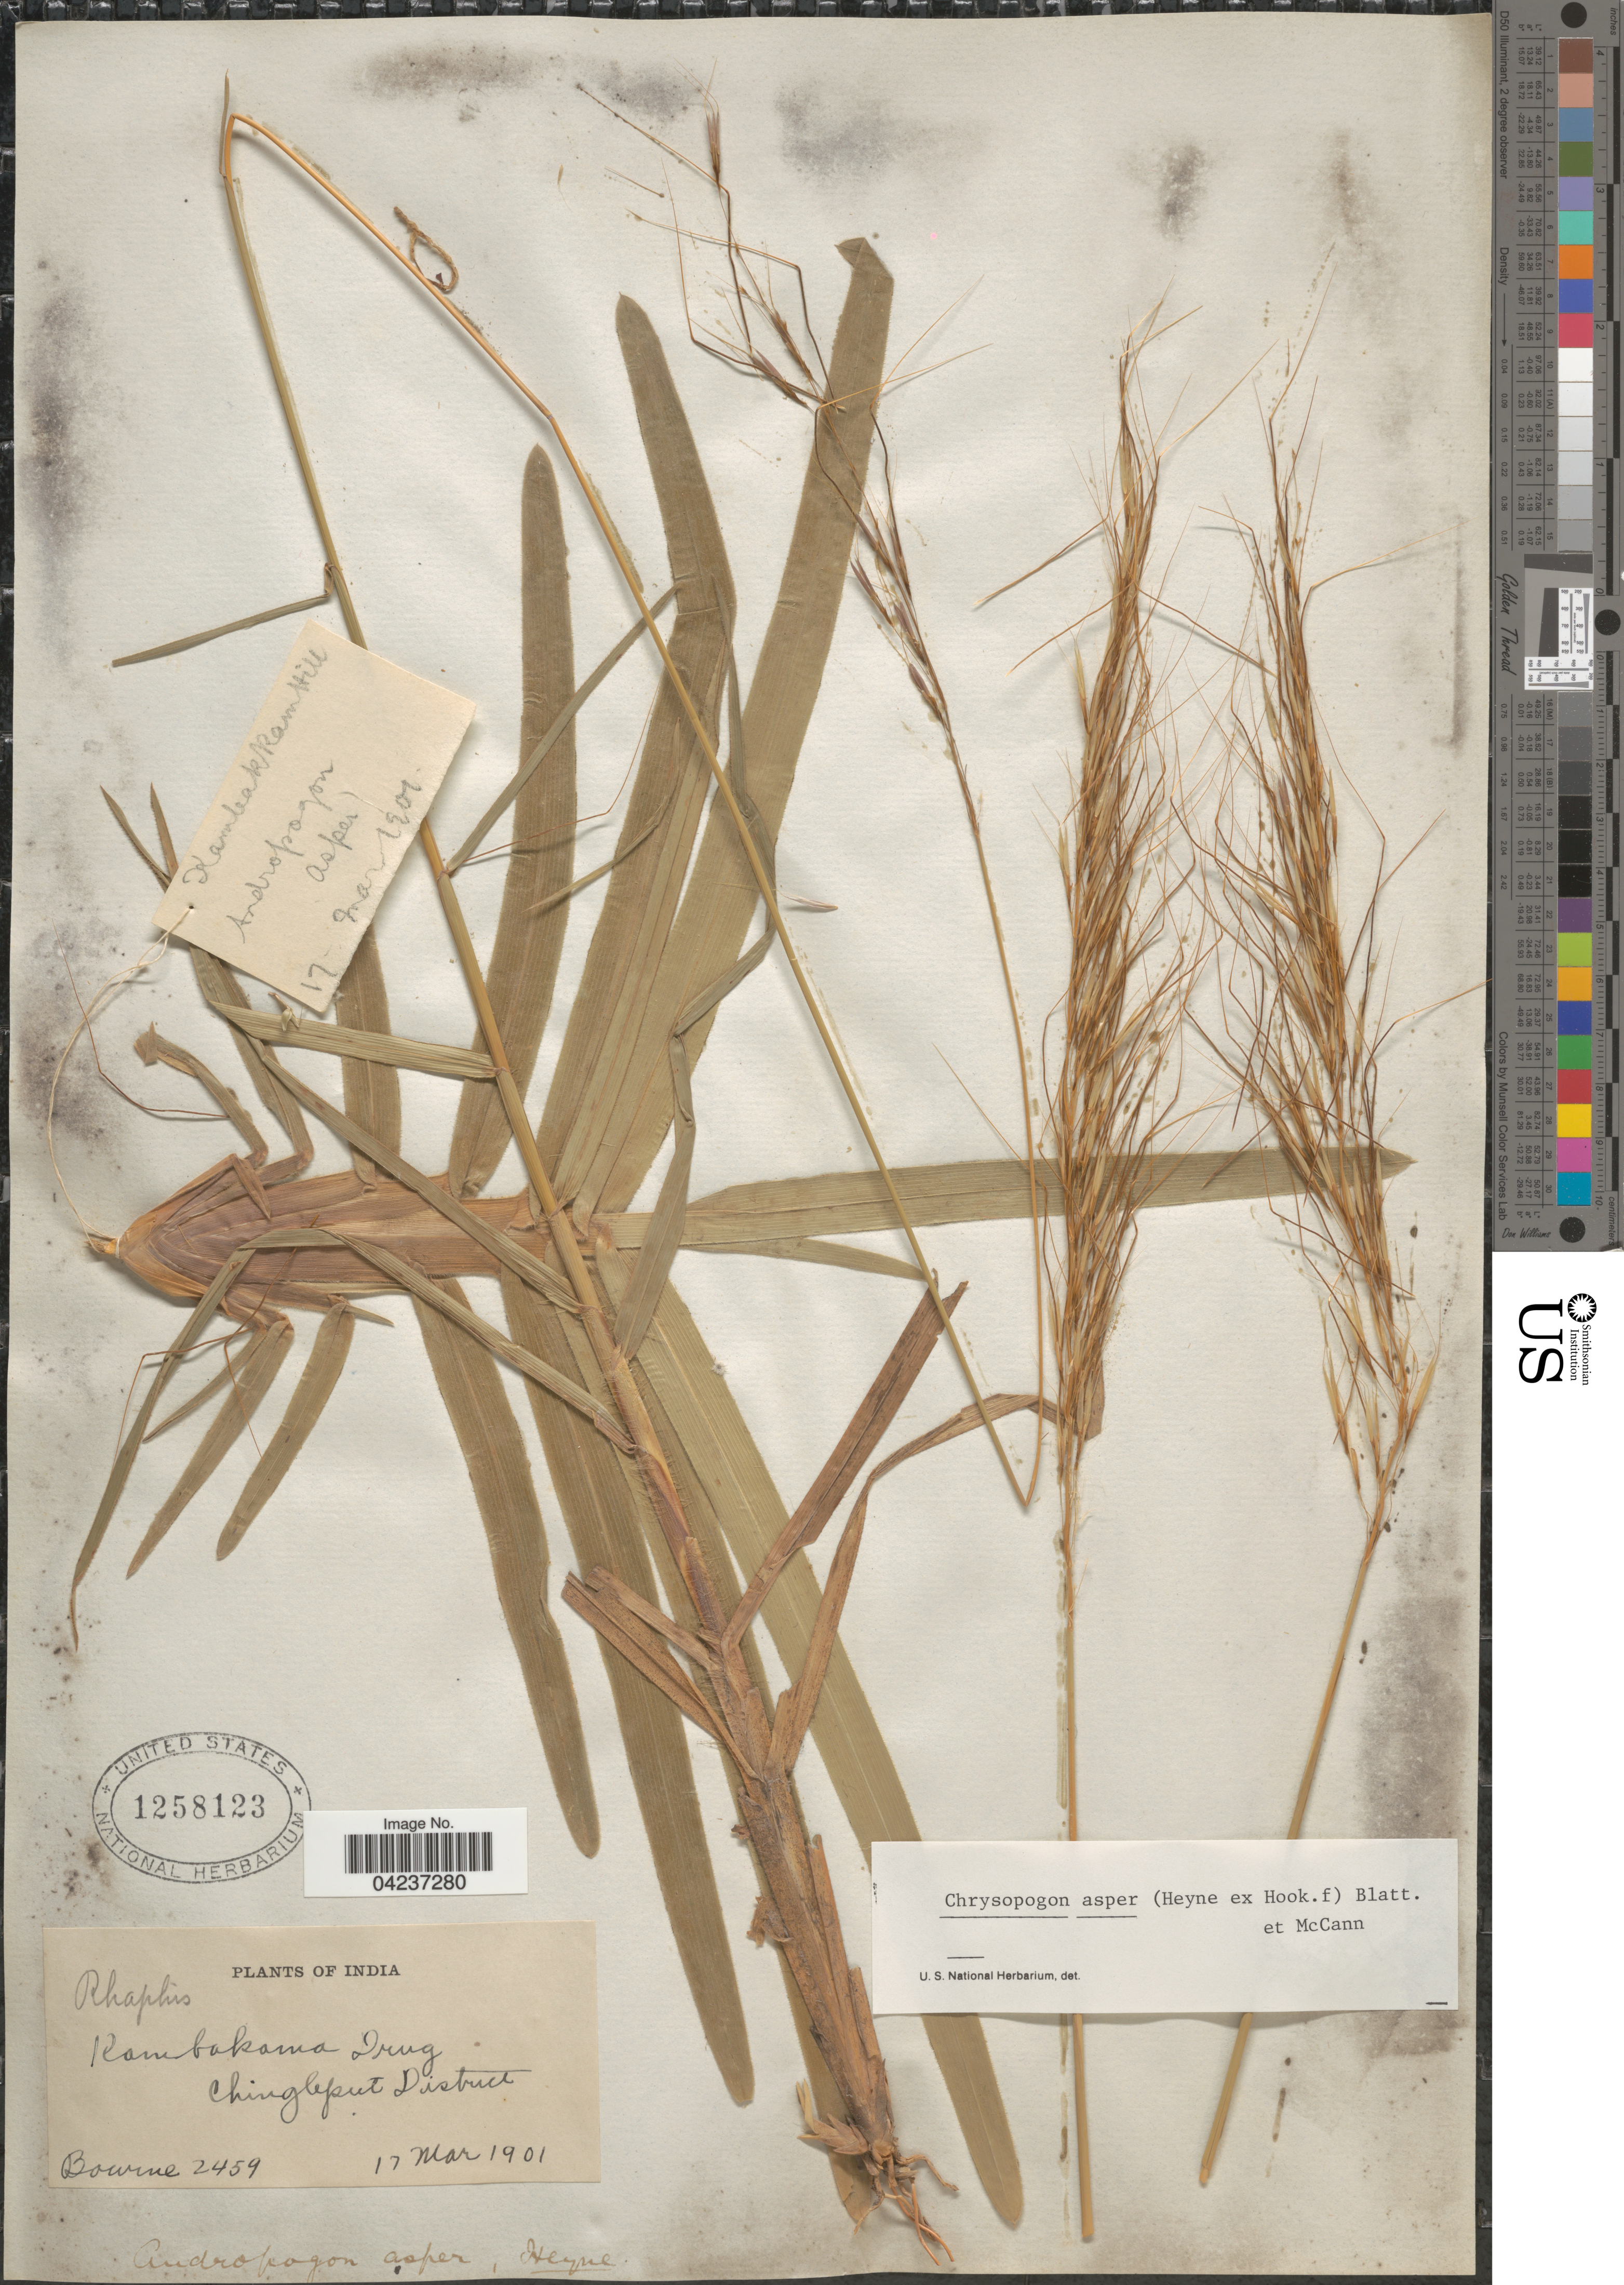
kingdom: Plantae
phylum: Tracheophyta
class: Liliopsida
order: Poales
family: Poaceae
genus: Chrysopogon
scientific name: Chrysopogon asper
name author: (B. Heyne) Heyne ex Blatter & McCann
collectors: -- Bourne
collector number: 2459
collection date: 1901-03-17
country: India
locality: Kambakama Drug. Chingleput District.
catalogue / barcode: US 1258123